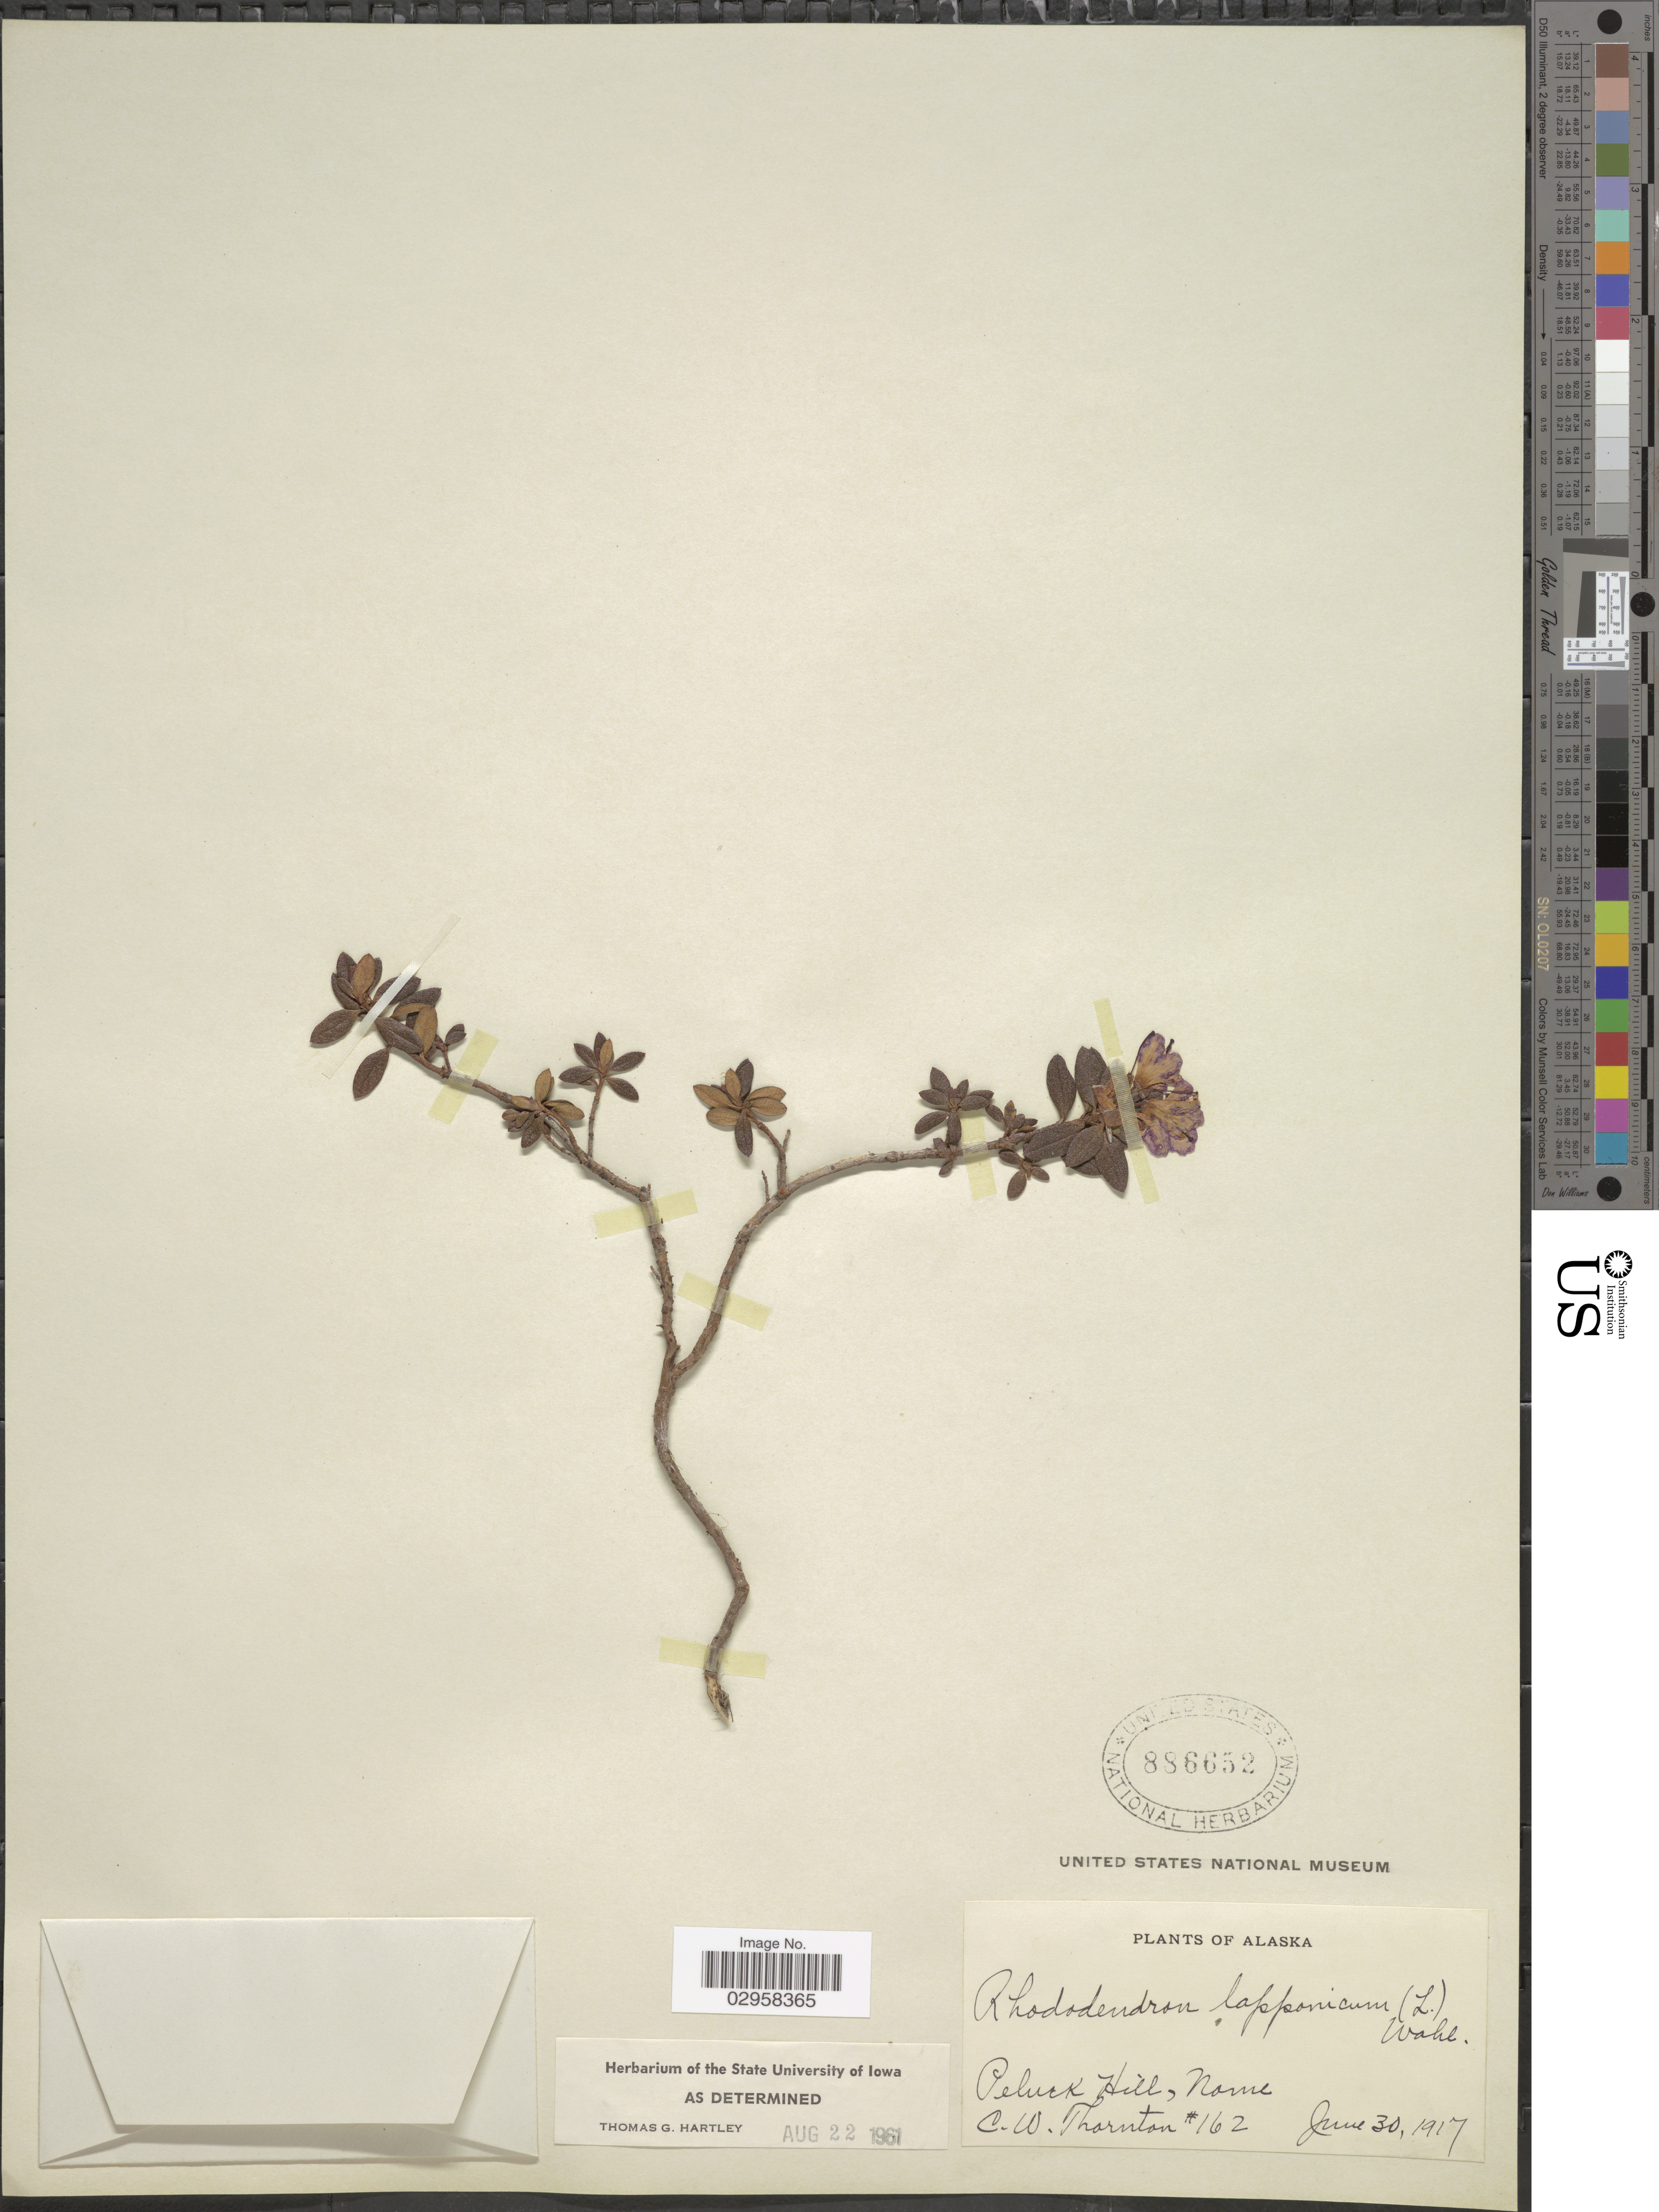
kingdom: Plantae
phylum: Tracheophyta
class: Magnoliopsida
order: Ericales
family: Ericaceae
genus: Rhododendron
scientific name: Rhododendron lapponicum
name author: (L.) Wahlenb.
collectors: C. Thornton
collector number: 162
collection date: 1917-06-30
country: United States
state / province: Alaska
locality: Peluck Hill, Nome.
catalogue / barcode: US 886652